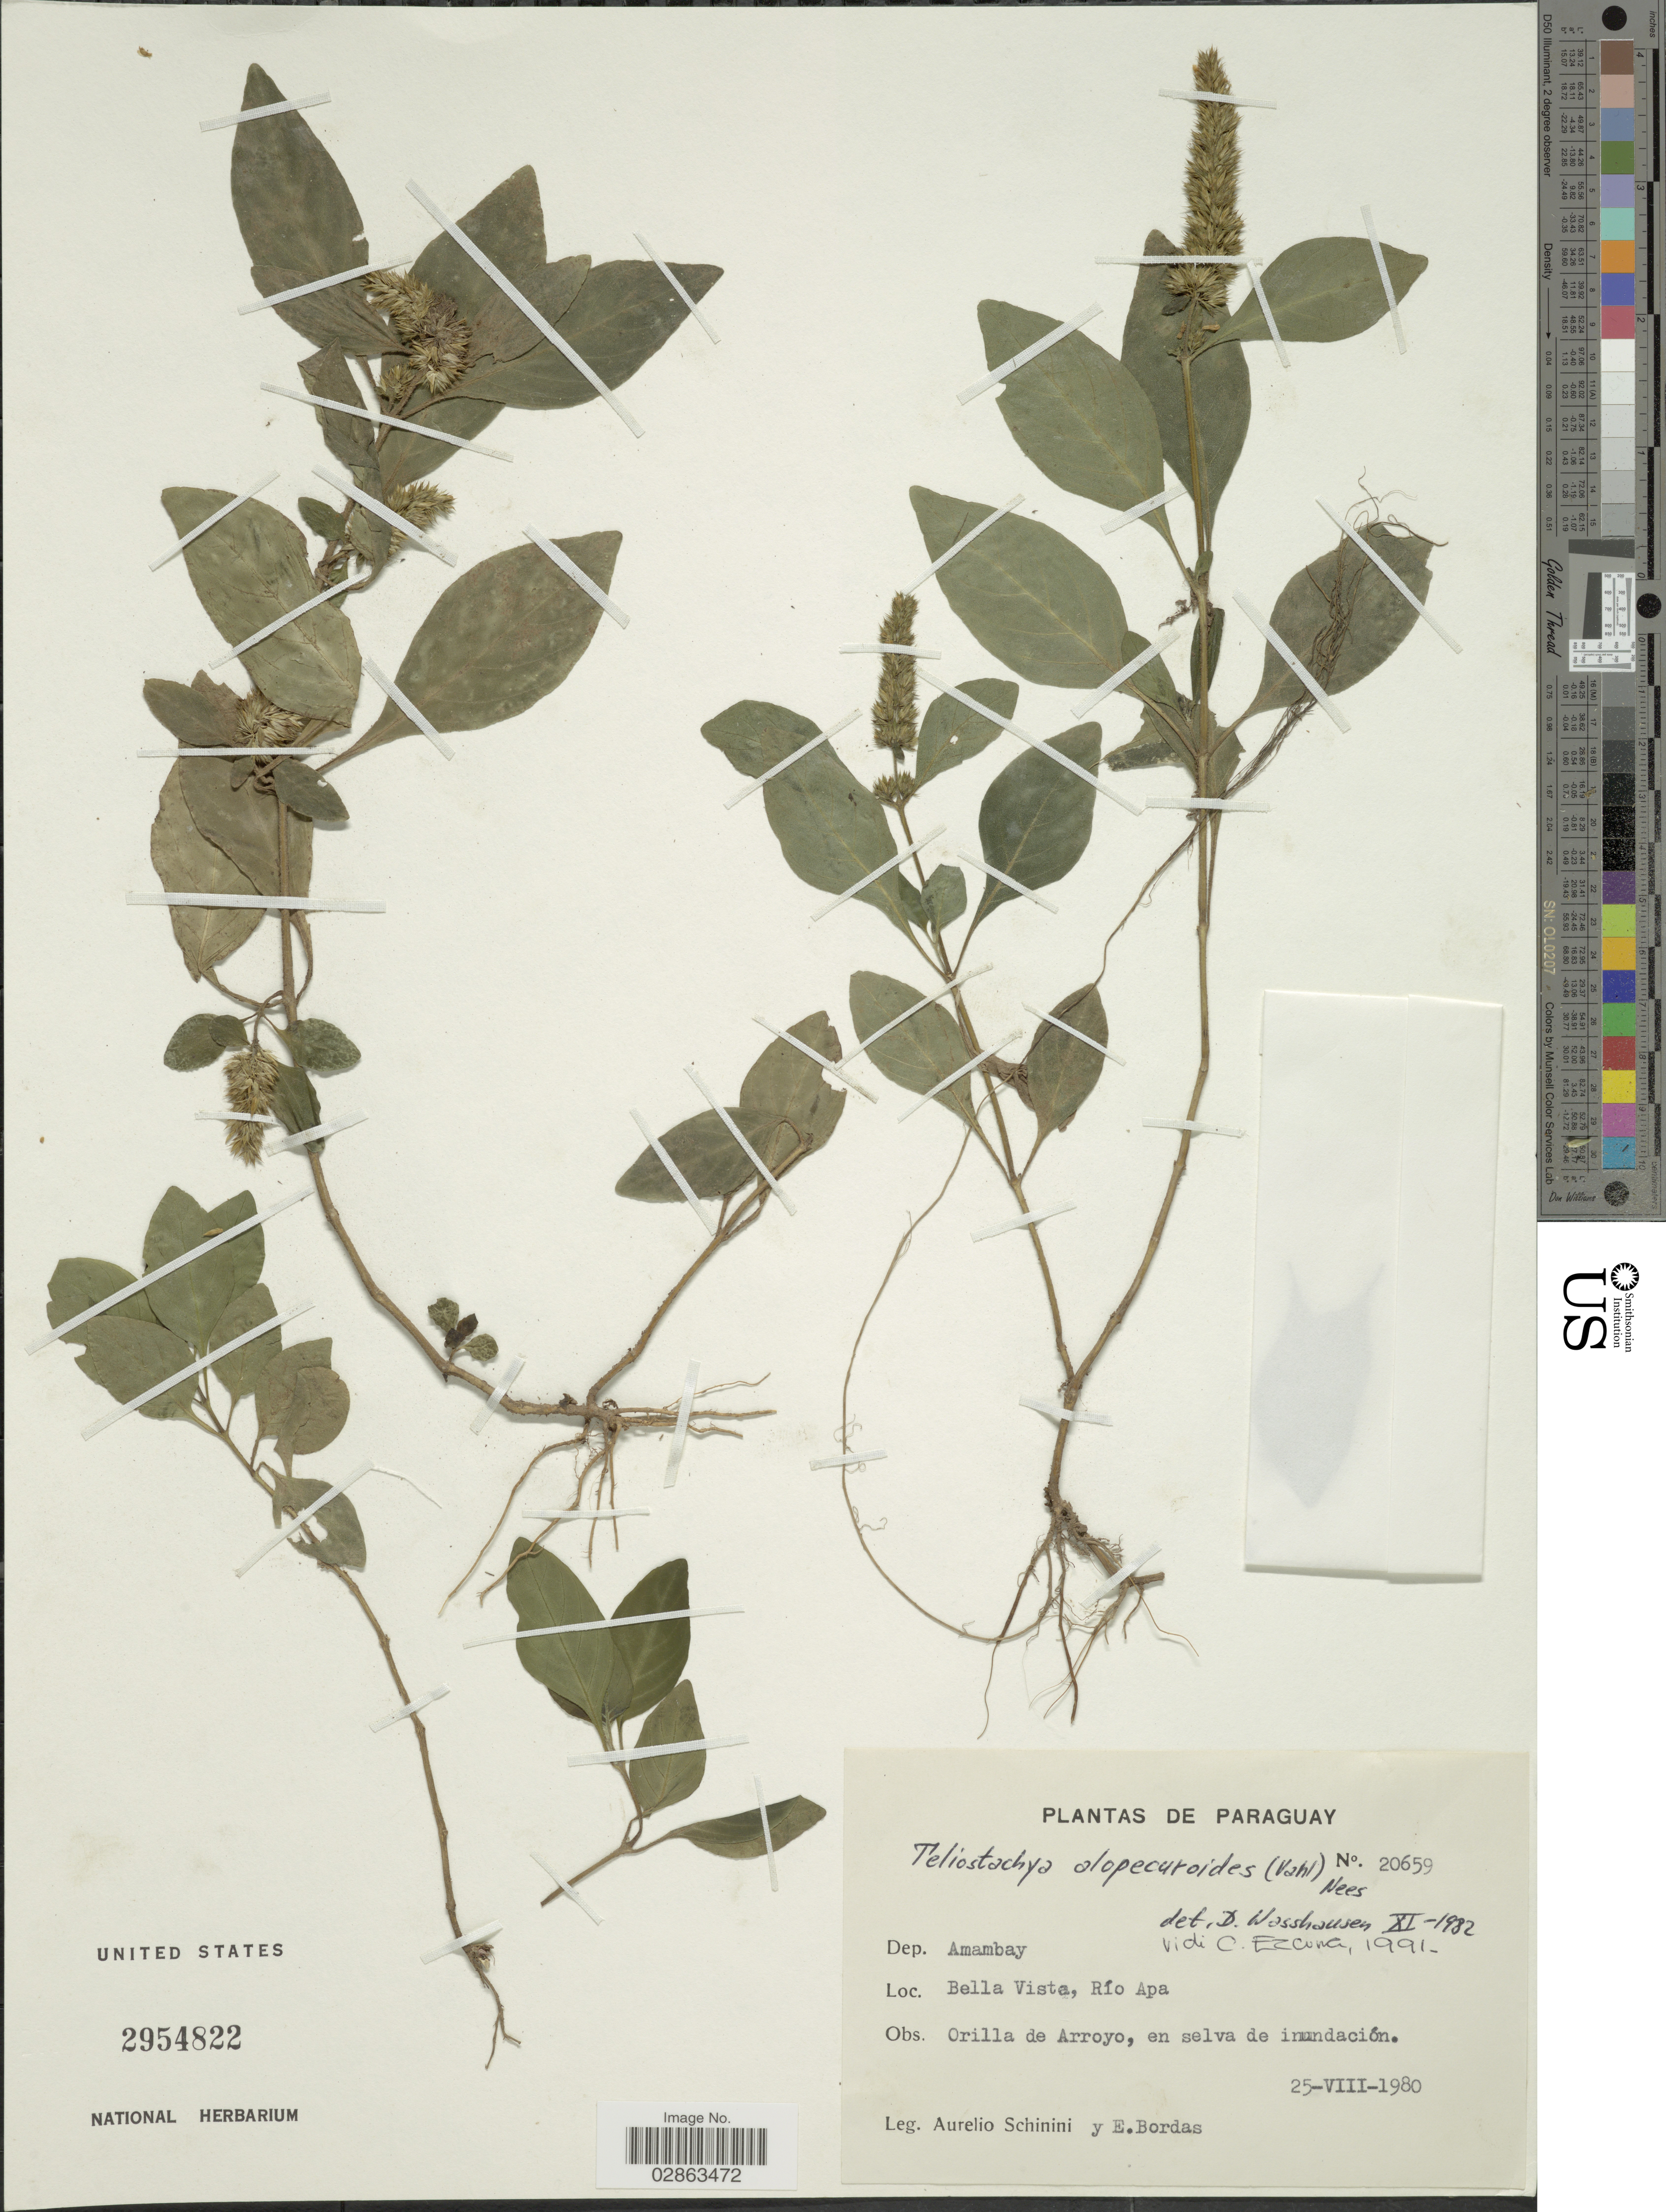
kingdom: Plantae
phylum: Tracheophyta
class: Magnoliopsida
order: Lamiales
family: Acanthaceae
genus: Teliostachya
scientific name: Teliostachya alopecuroidea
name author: (Vahl) Nees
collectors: A. Shinini & E. Bordas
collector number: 20659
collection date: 1980-08-25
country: Paraguay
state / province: Amambay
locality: Dep. Amambay, Bella Vista, Río Apa.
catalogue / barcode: US 2954822